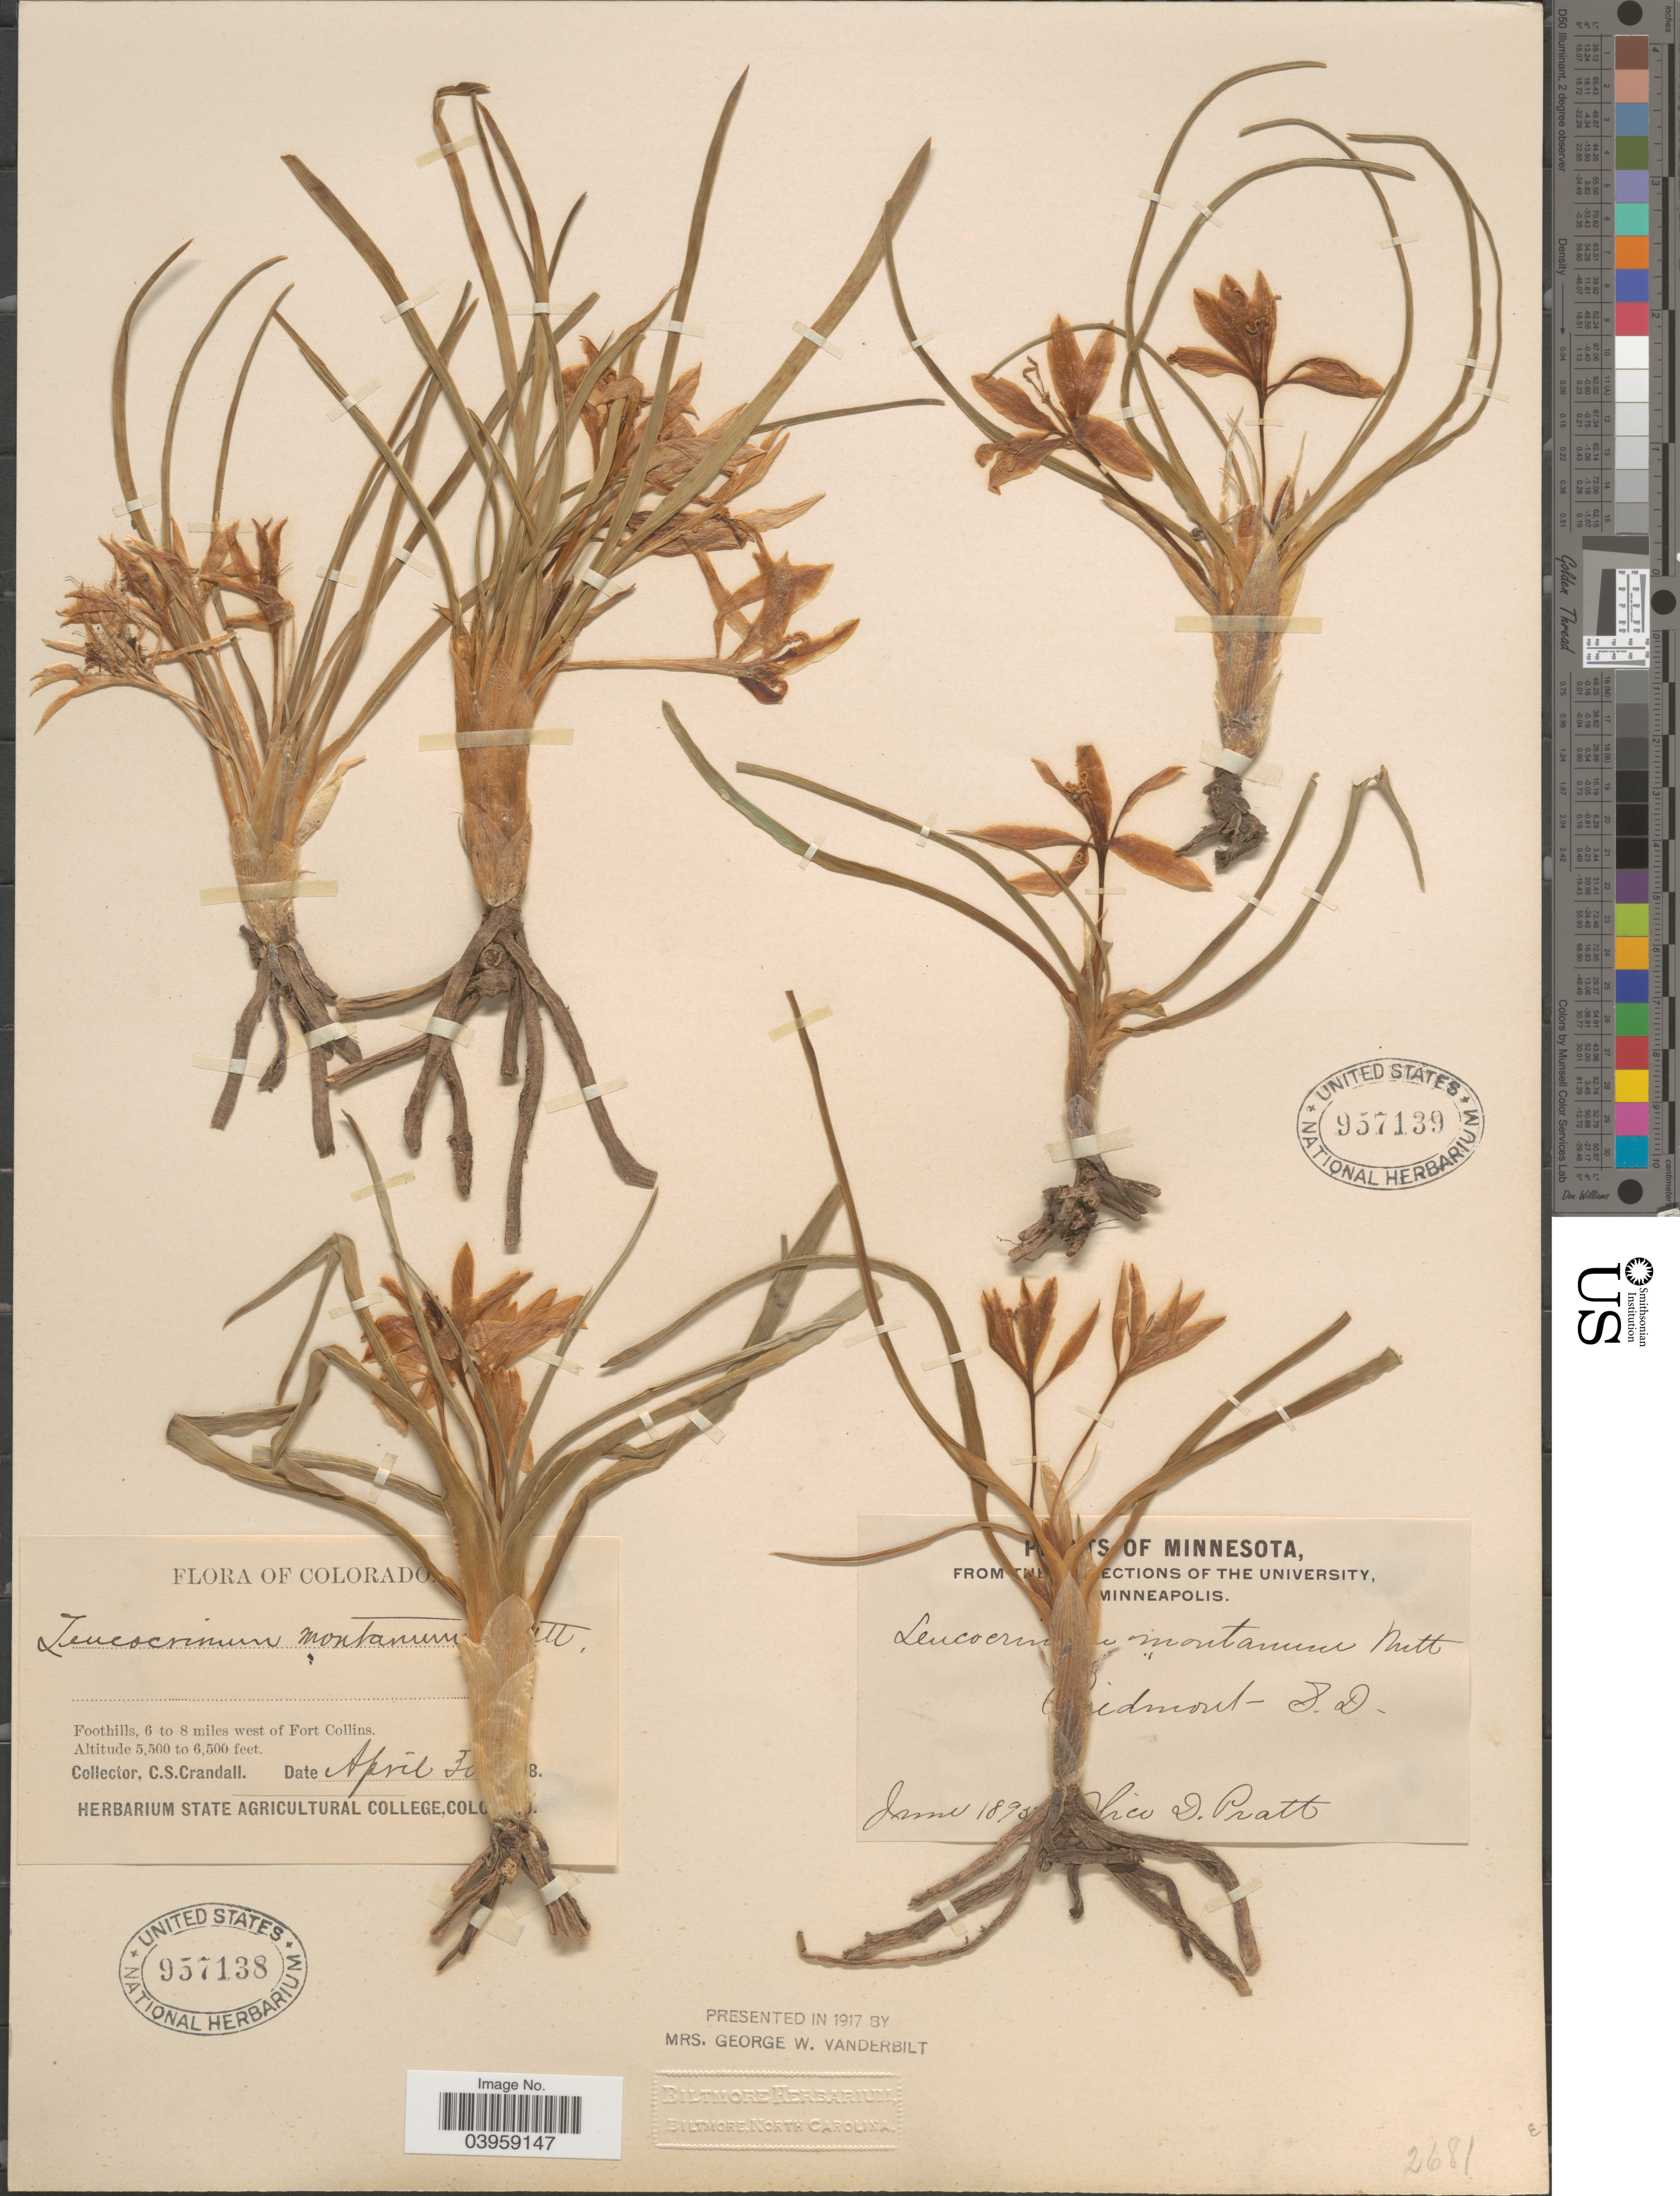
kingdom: Plantae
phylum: Tracheophyta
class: Liliopsida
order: Asparagales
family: Asparagaceae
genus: Leucocrinum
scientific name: Leucocrinum montanum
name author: Nutt.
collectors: A. Pratt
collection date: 1895-06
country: United States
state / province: Minnesota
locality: Piedmont. S.D.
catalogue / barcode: US 957139-2